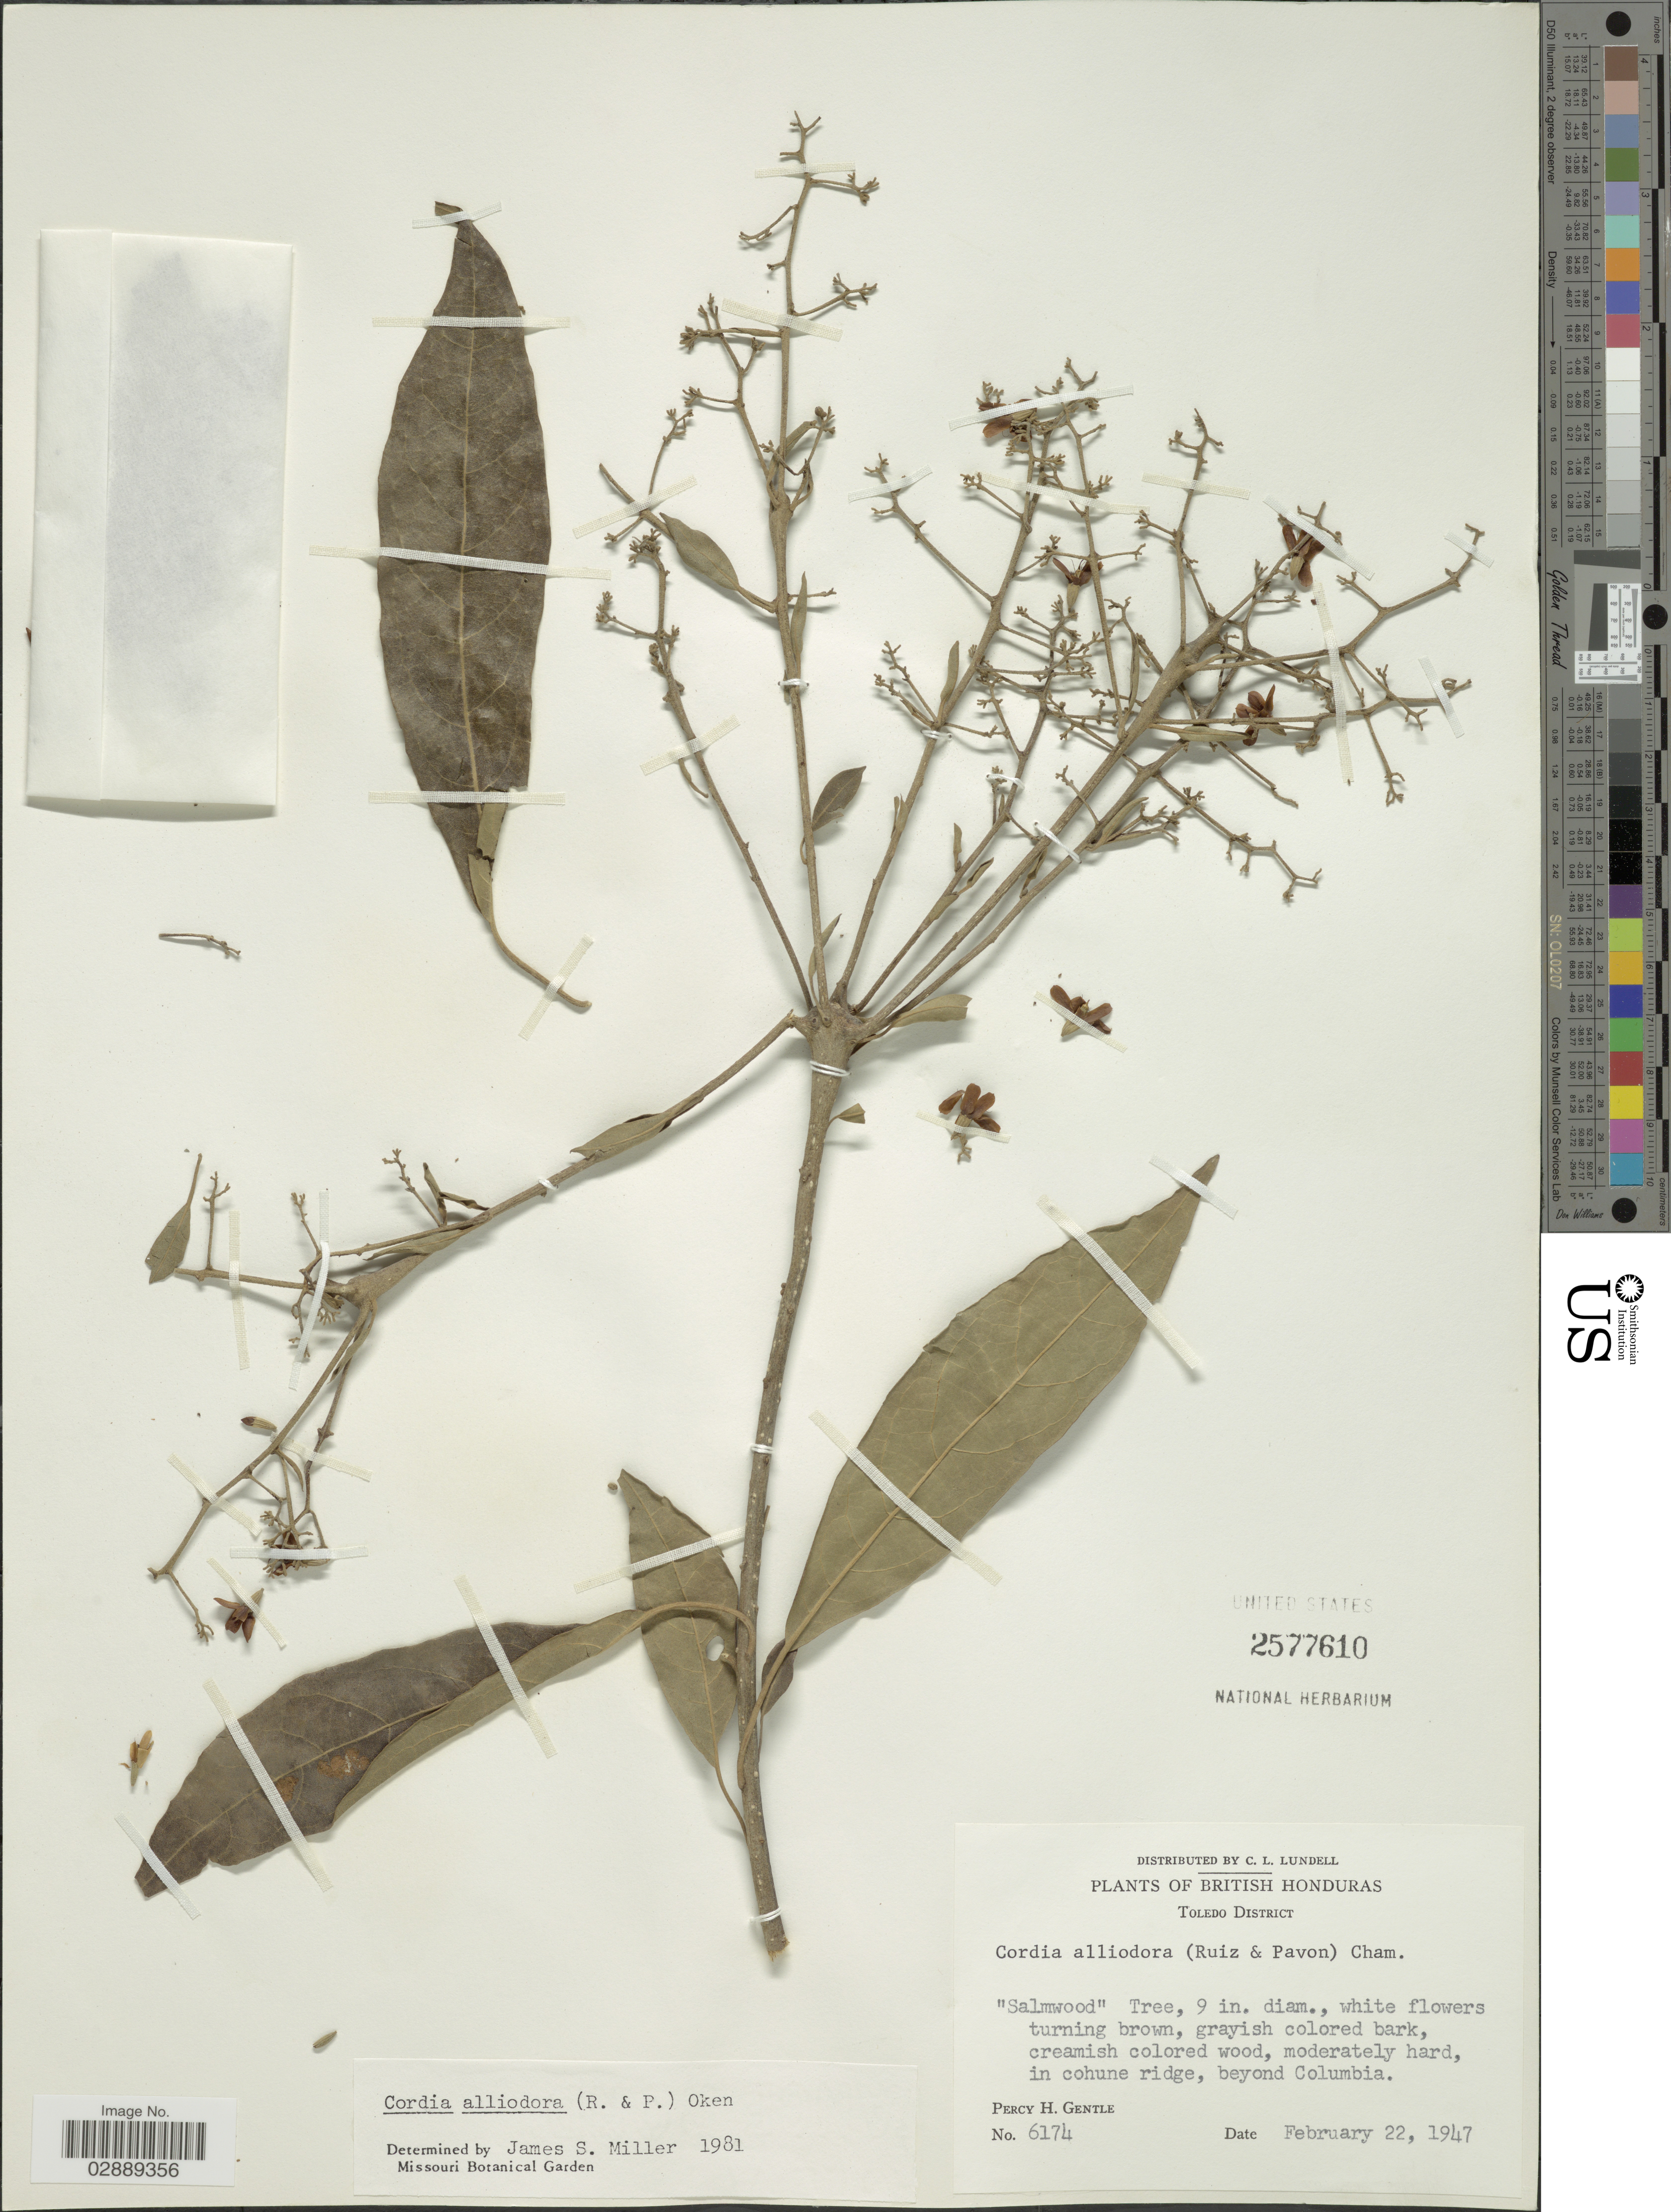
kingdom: Plantae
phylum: Tracheophyta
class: Magnoliopsida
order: Boraginales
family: Cordiaceae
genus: Cordia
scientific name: Cordia alliodora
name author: (Ruiz & Pav.) Oken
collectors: P. H. Gentle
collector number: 6174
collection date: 1947-02-22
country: Belize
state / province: Toledo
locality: British Honduras. Toledo District. In cohune ridge, beyond Columbia.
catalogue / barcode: US 2577610